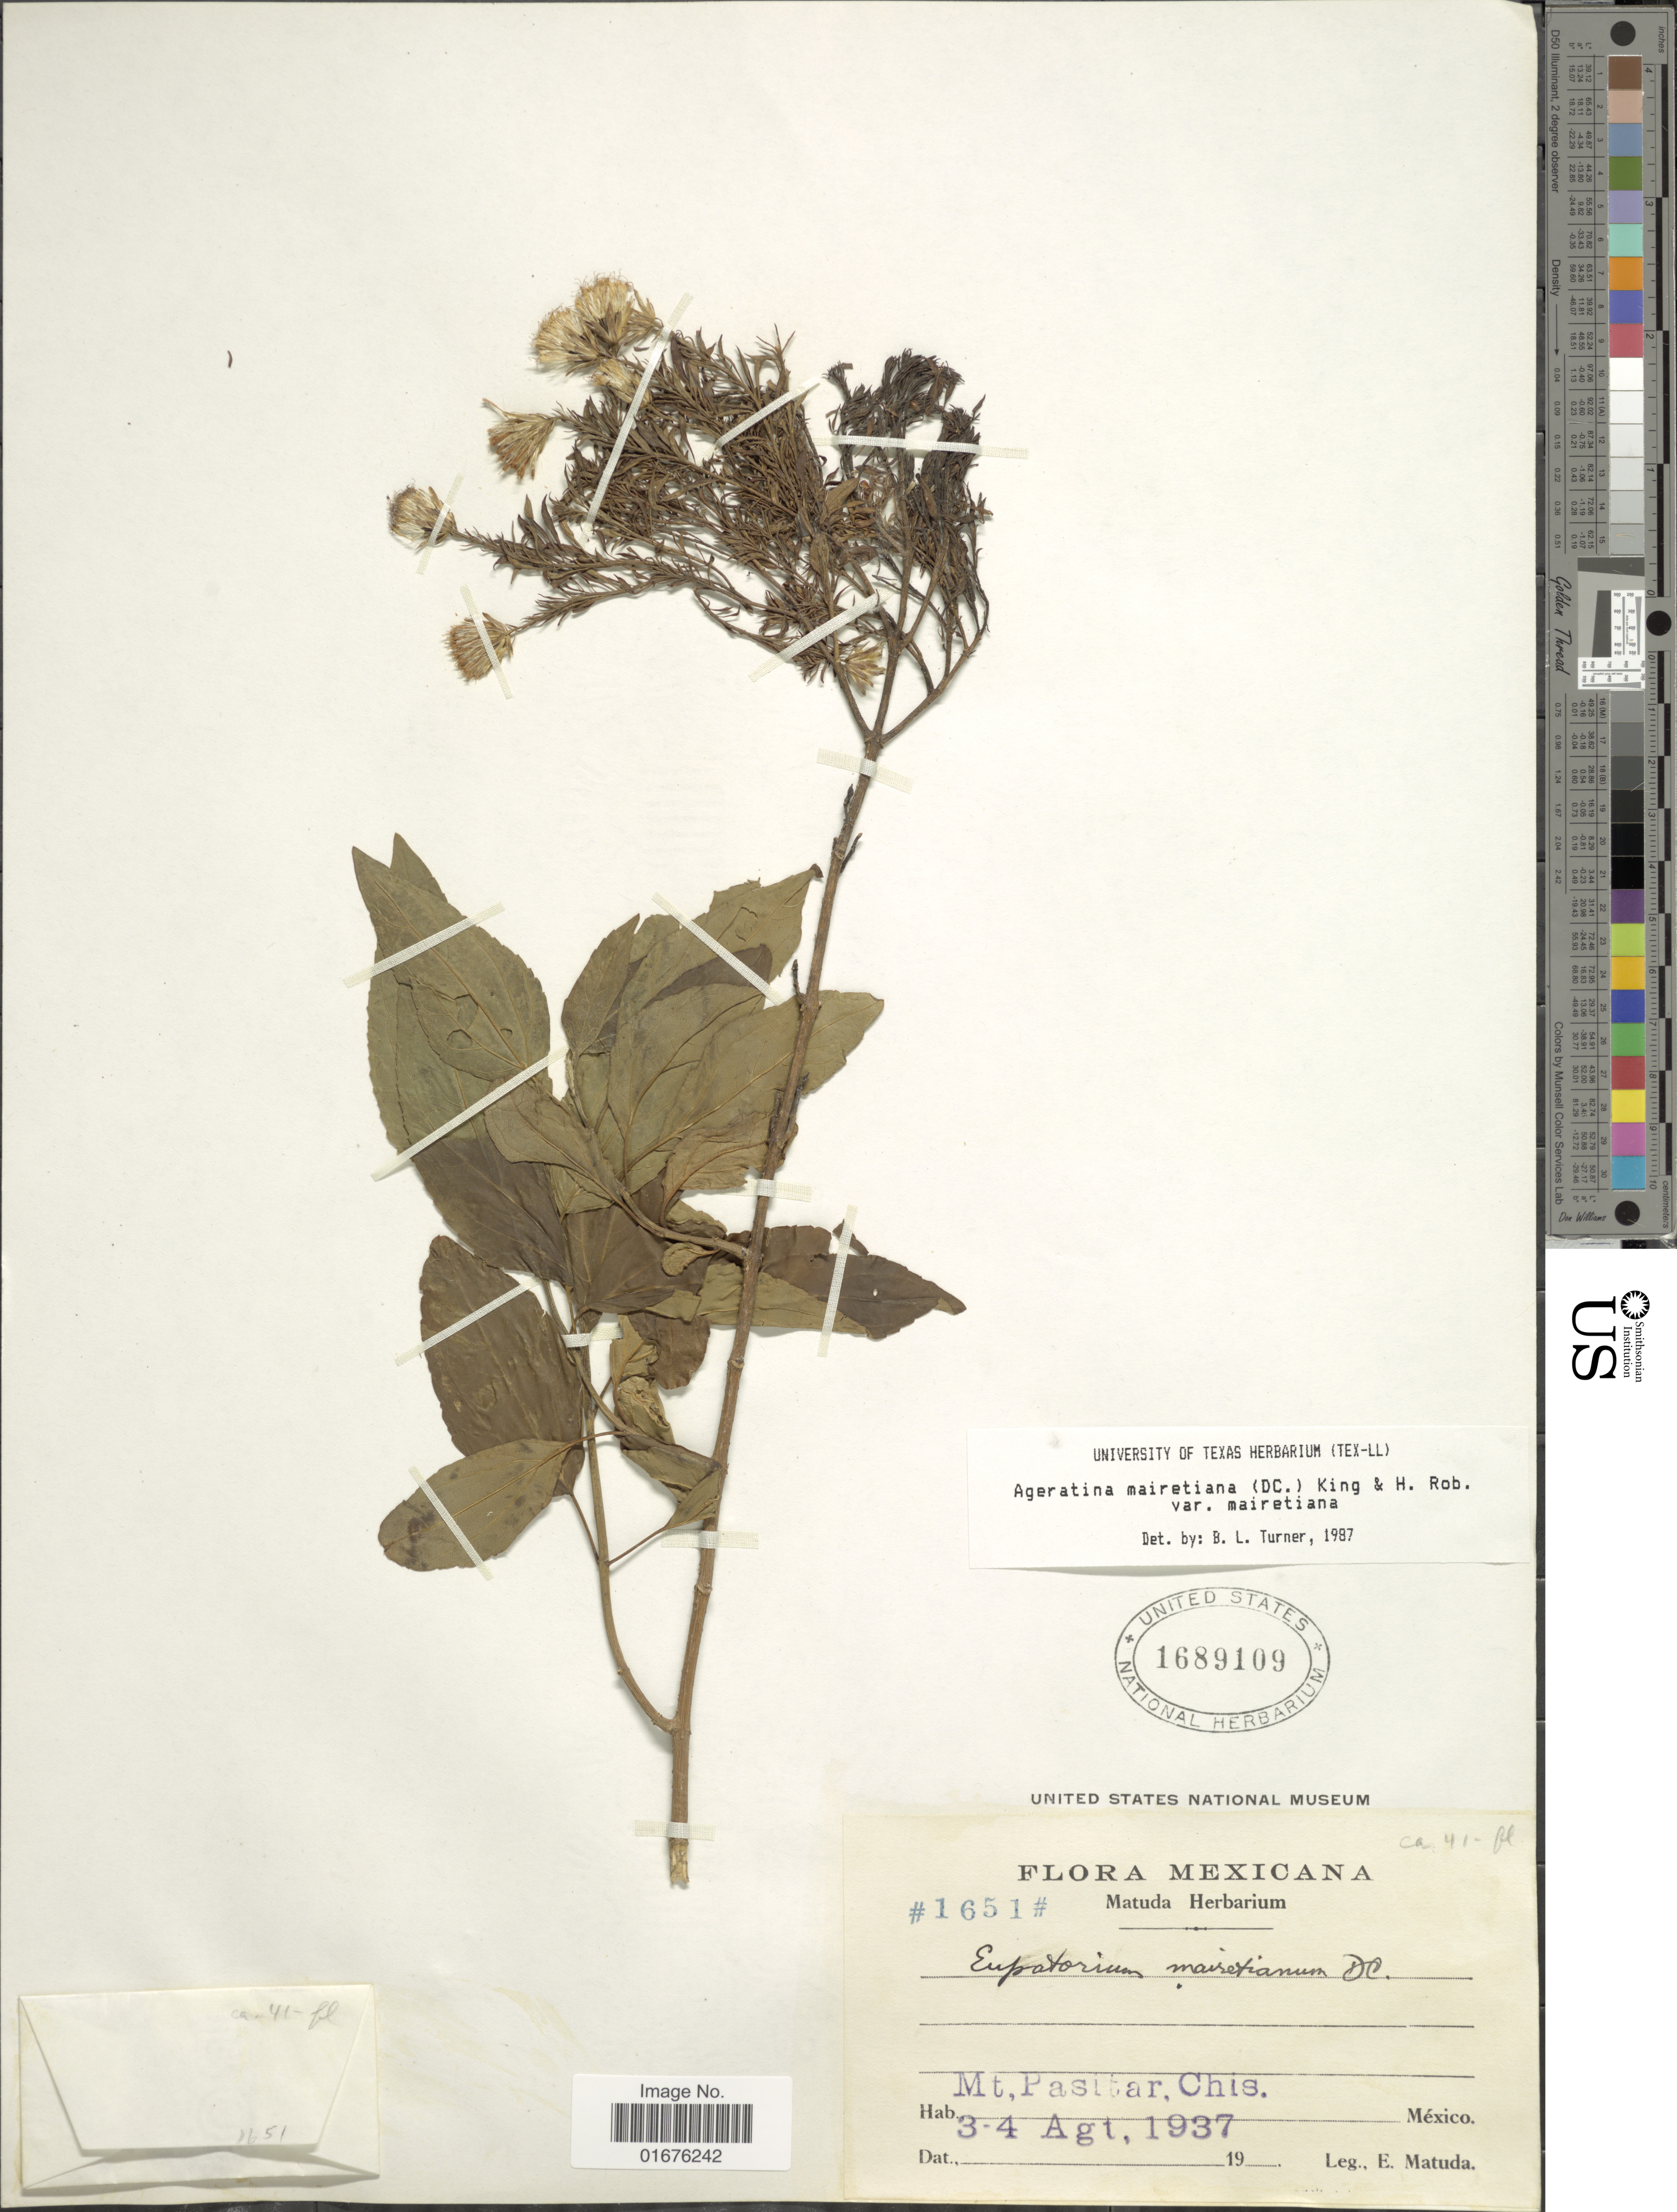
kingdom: Plantae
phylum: Tracheophyta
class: Magnoliopsida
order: Asterales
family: Asteraceae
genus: Ageratina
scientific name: Ageratina mairetiana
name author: (DC.) R.M. King & H. Rob.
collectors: E. Matuda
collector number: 1651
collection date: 1937-08-03/1937-08-04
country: Mexico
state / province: Chiapas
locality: Mt. Pasitar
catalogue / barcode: US 1689109